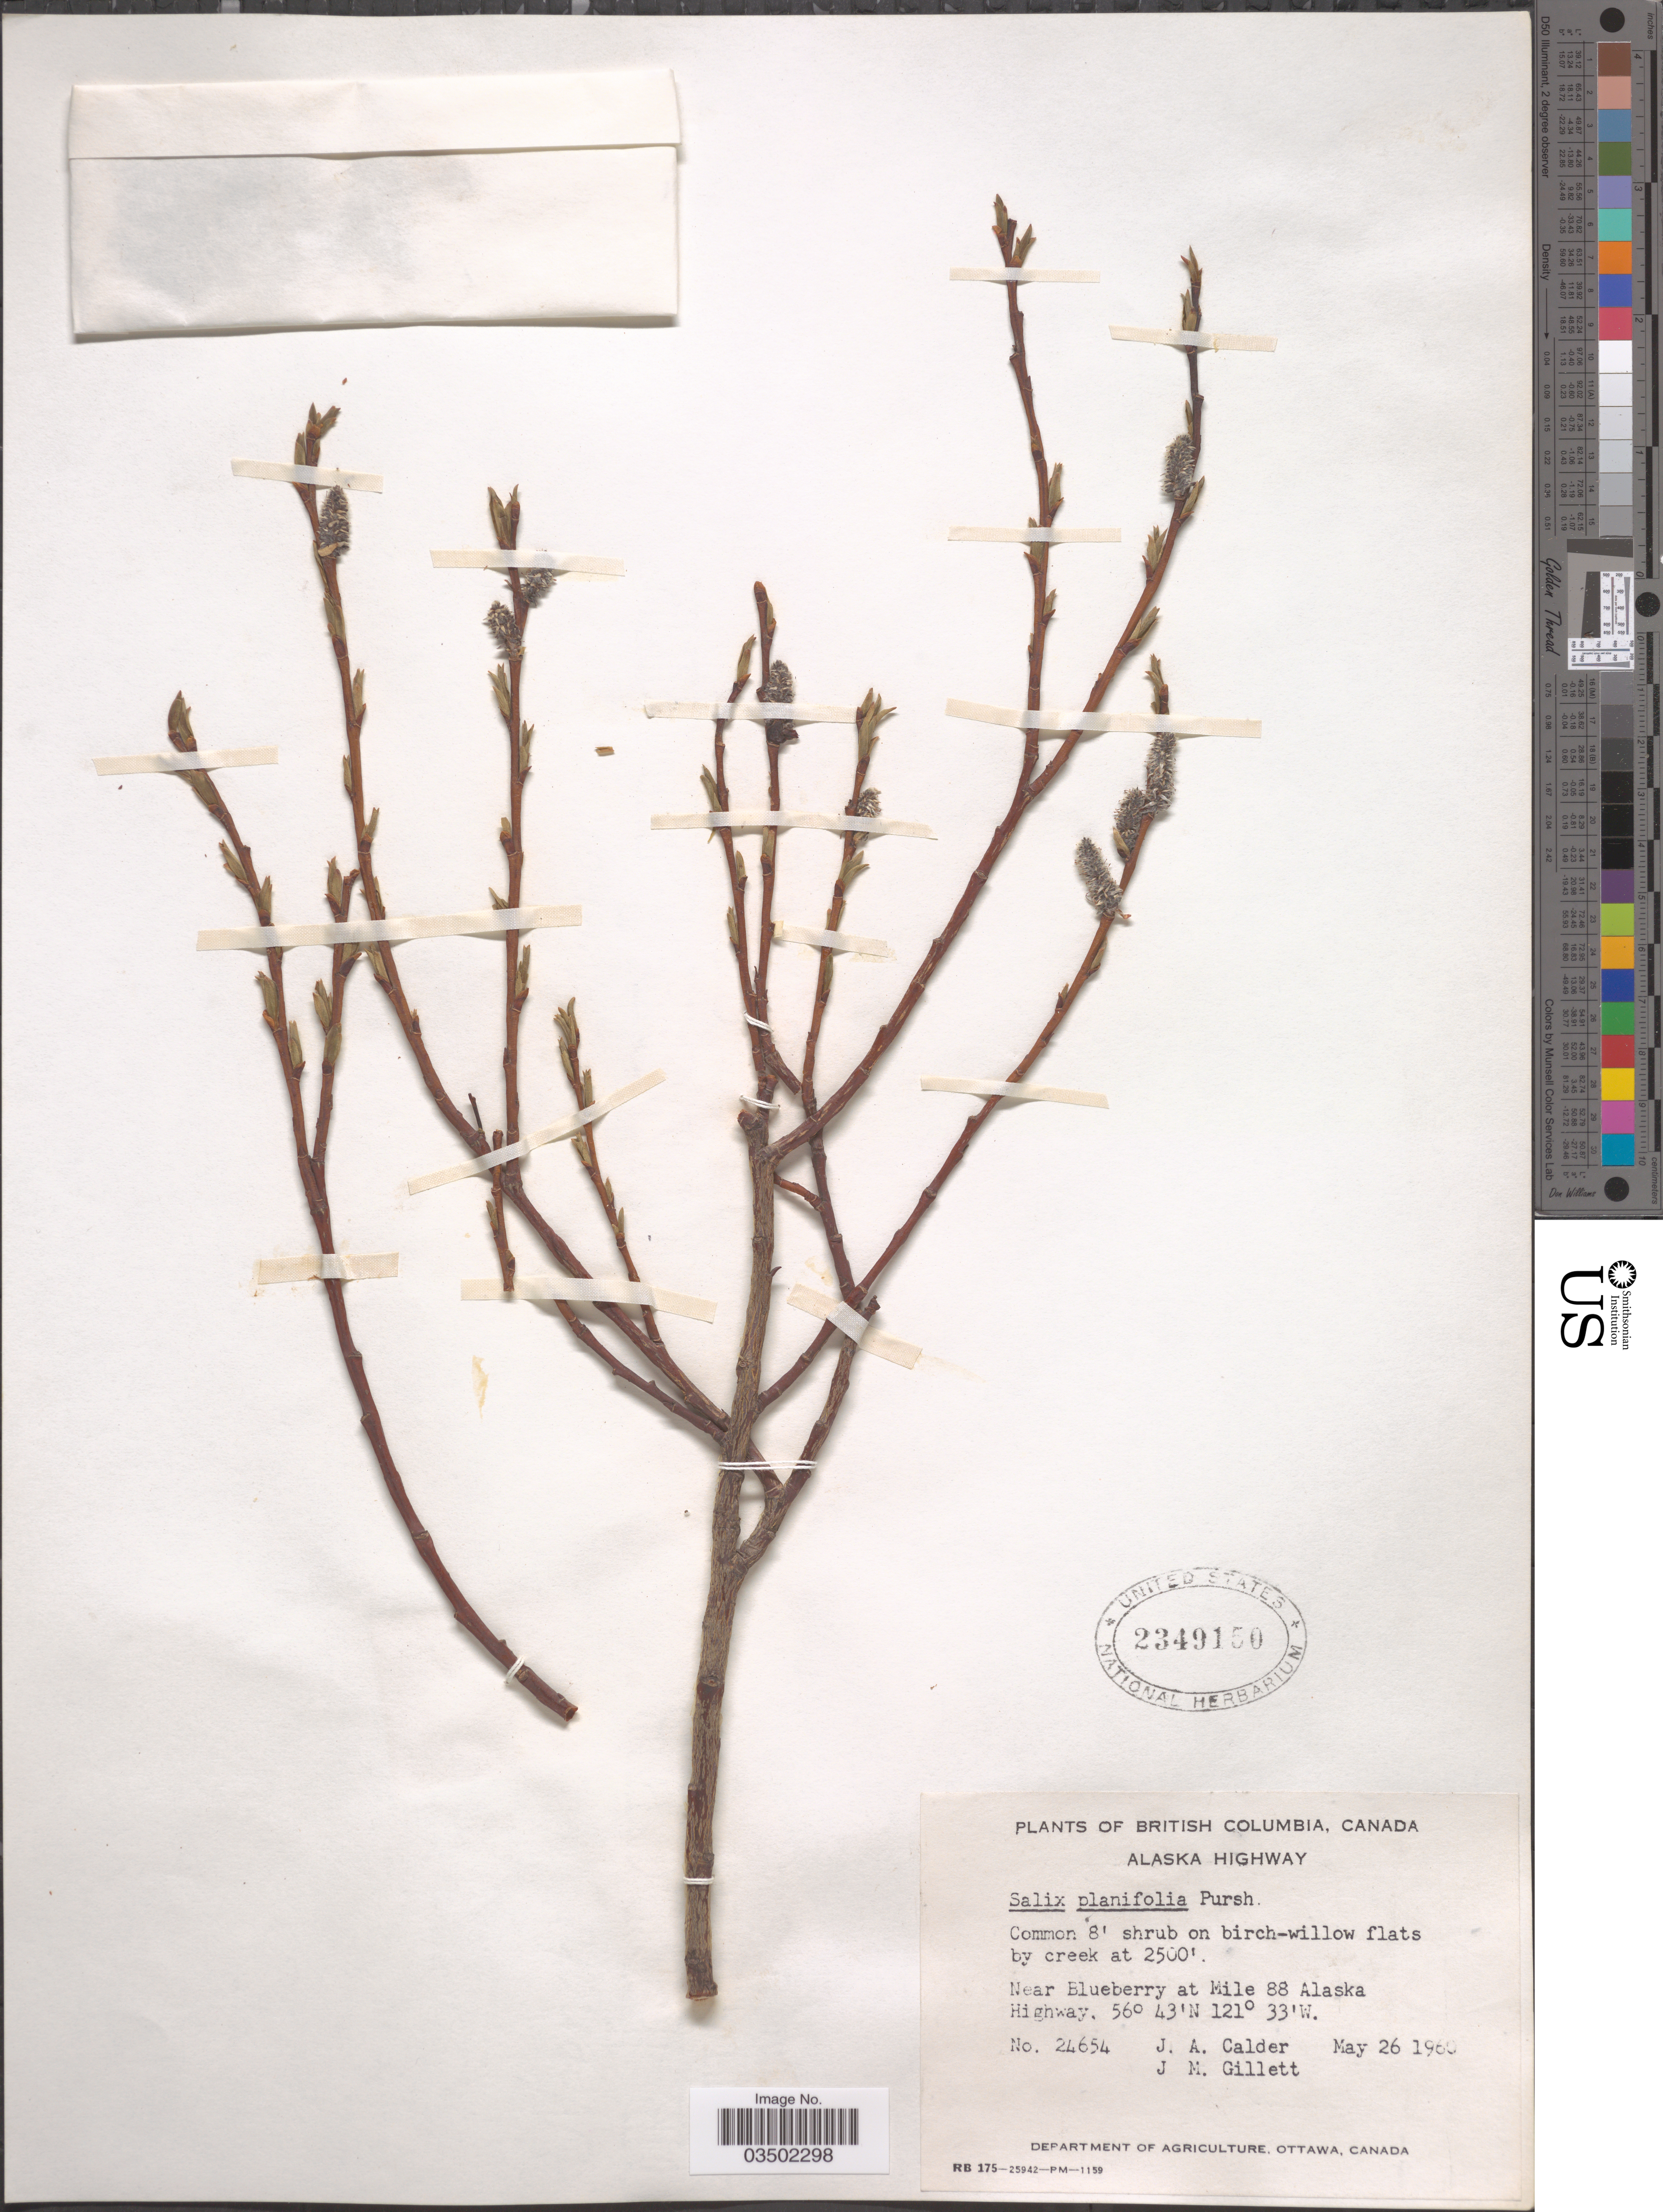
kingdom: Plantae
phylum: Tracheophyta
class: Magnoliopsida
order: Malpighiales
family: Salicaceae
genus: Salix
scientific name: Salix planifolia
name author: Pursh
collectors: J. A. Calder & J. M. Gillett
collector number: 24654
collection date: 1960-05-26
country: Canada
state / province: British Columbia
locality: Alaska Highway. Near Blueberry at Mile 88 Alaska Highway.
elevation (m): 762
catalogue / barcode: US 2349150